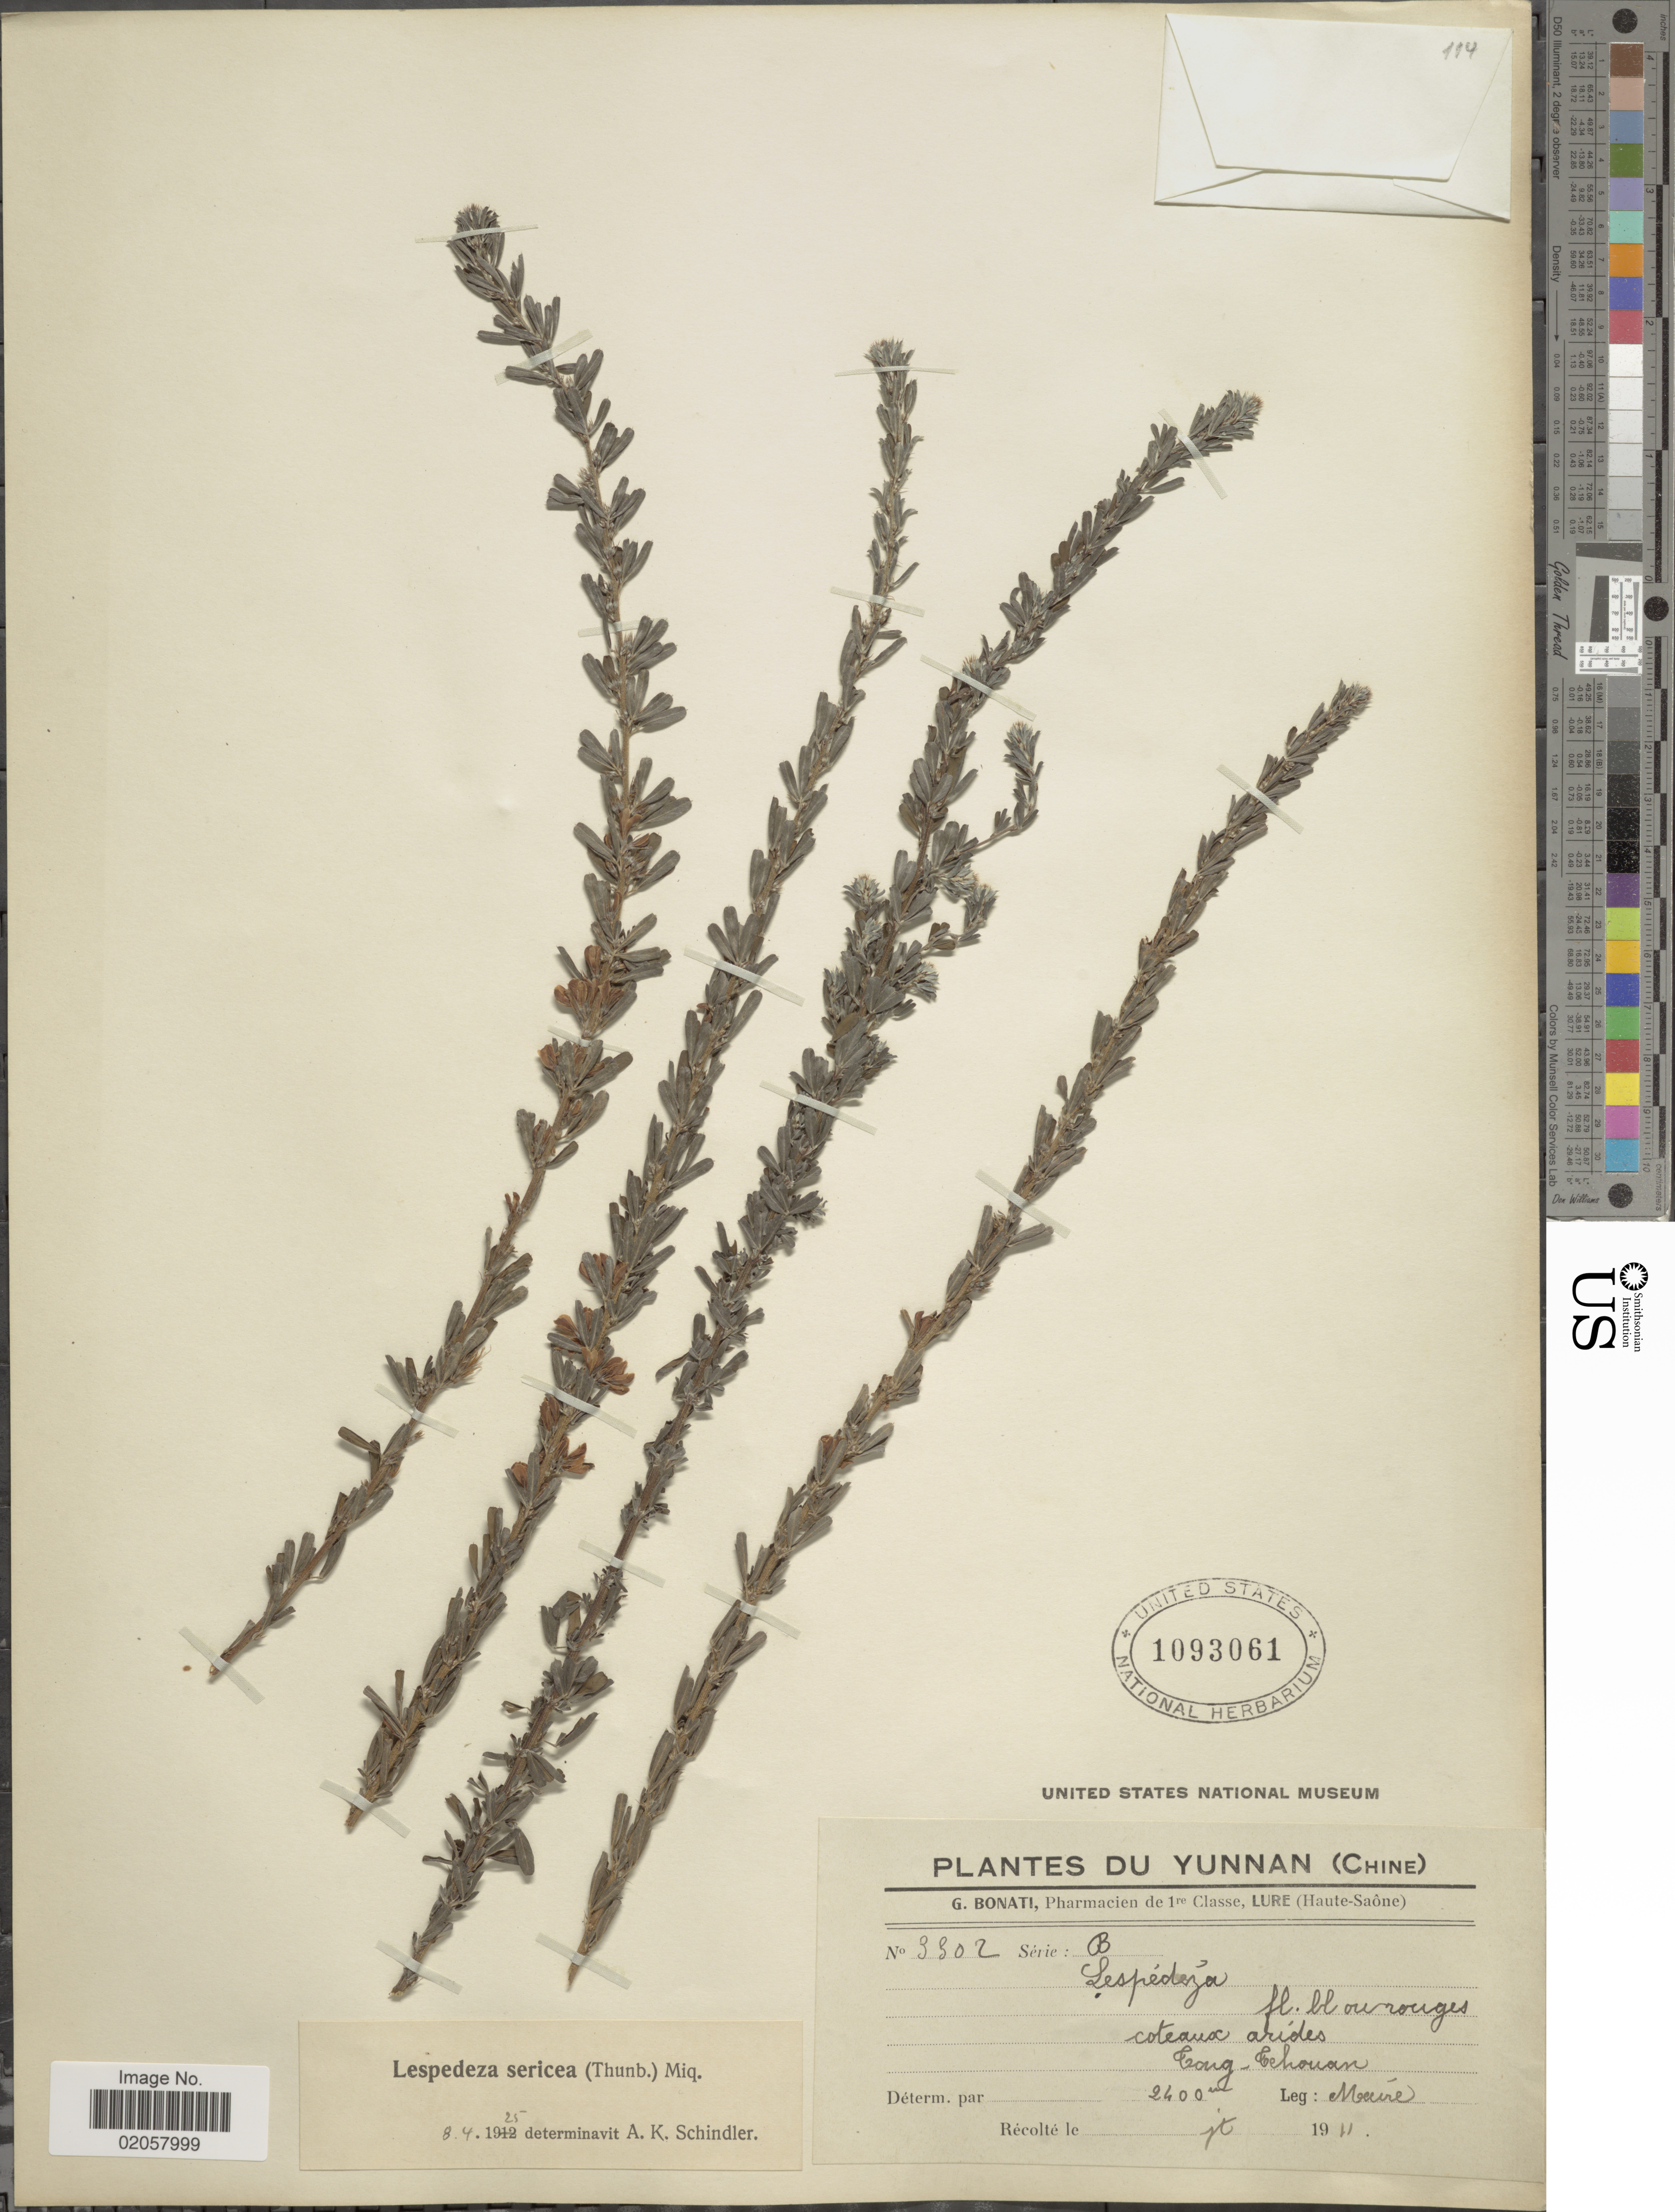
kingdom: Plantae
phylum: Tracheophyta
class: Magnoliopsida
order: Fabales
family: Fabaceae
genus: Lespedeza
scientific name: Lespedeza cuneata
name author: (Dum. Cours.) G. Don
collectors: Maire, --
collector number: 3302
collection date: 1911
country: China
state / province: Yunnan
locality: Coteaux arides, Tong Tchouan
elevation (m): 2400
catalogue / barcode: US 1093061